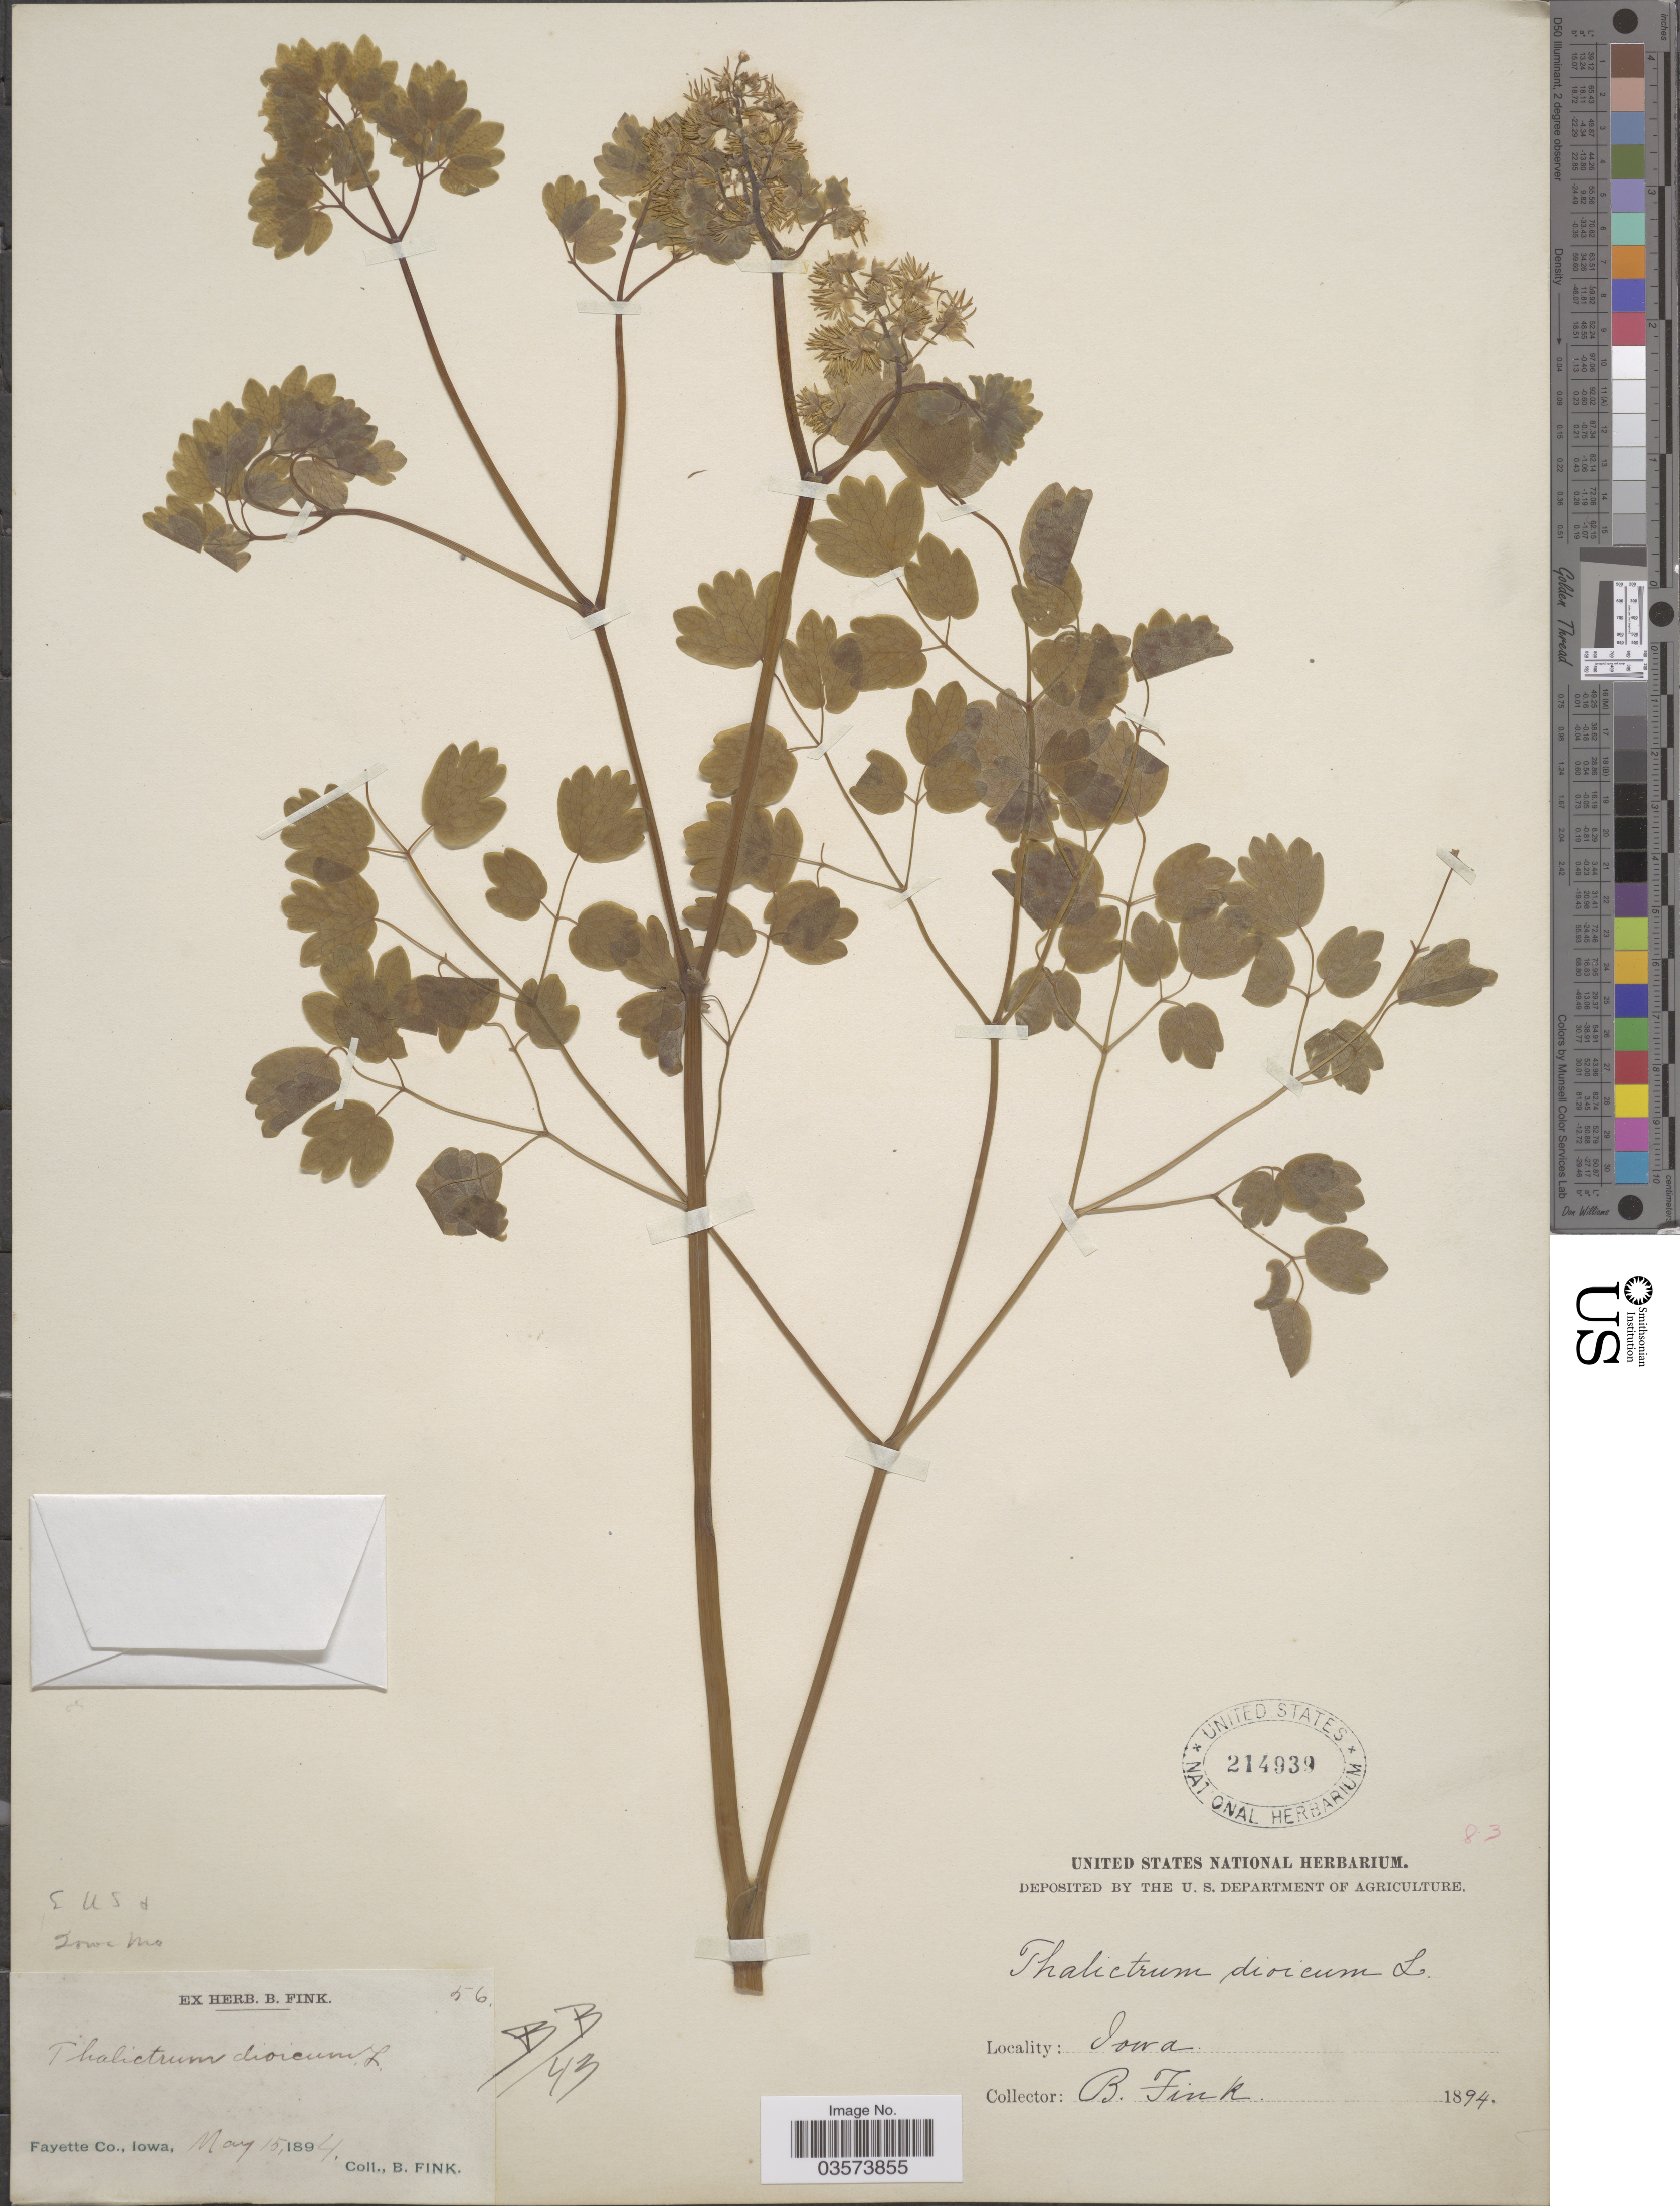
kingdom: Plantae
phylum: Tracheophyta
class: Magnoliopsida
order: Ranunculales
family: Ranunculaceae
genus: Thalictrum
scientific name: Thalictrum dioicum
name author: L.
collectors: B. Fink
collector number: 56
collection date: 1894-05-15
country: United States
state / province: Iowa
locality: Fayette Co.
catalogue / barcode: US 214939